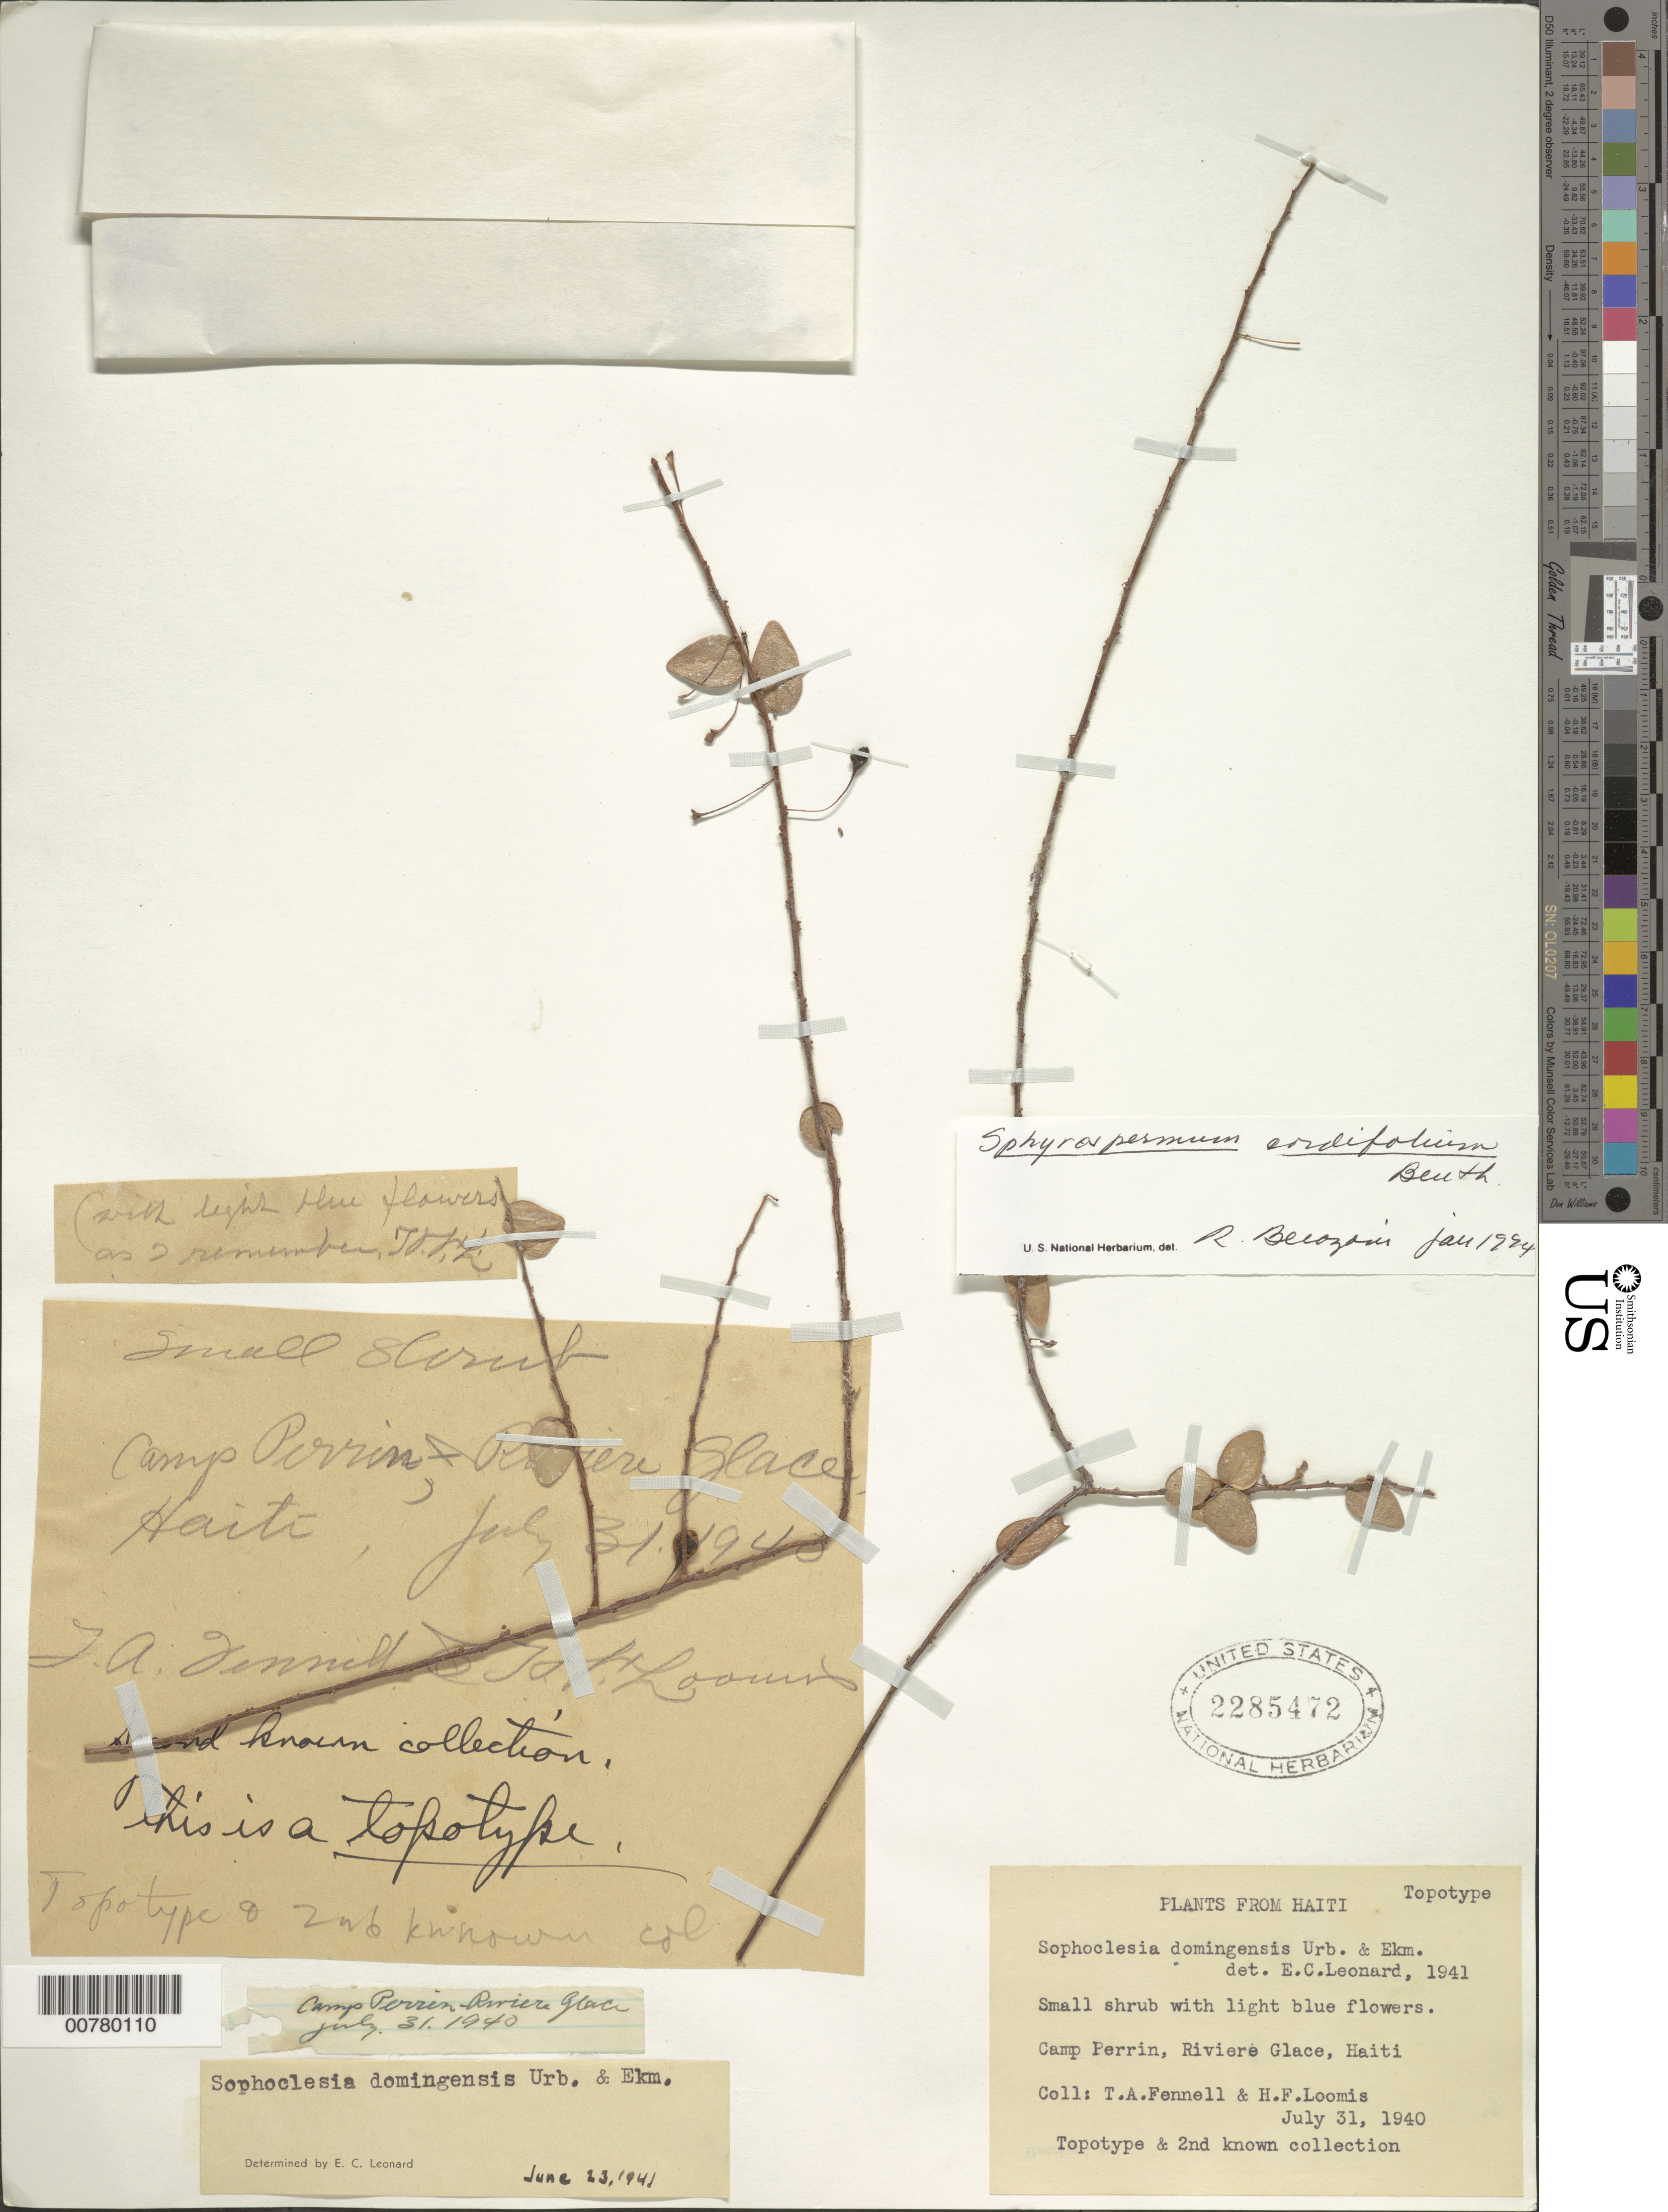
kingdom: Plantae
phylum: Tracheophyta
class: Magnoliopsida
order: Ericales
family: Ericaceae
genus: Sphyrospermum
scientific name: Sphyrospermum cordifolium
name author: Benth.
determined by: Berozain, R.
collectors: T. Fennell & H. F. Loomis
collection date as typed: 31 Jul 1940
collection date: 1940-07-31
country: Haiti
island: Hispaniola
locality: Riviere Glace, Camp Perrin.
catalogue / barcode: US 2285472